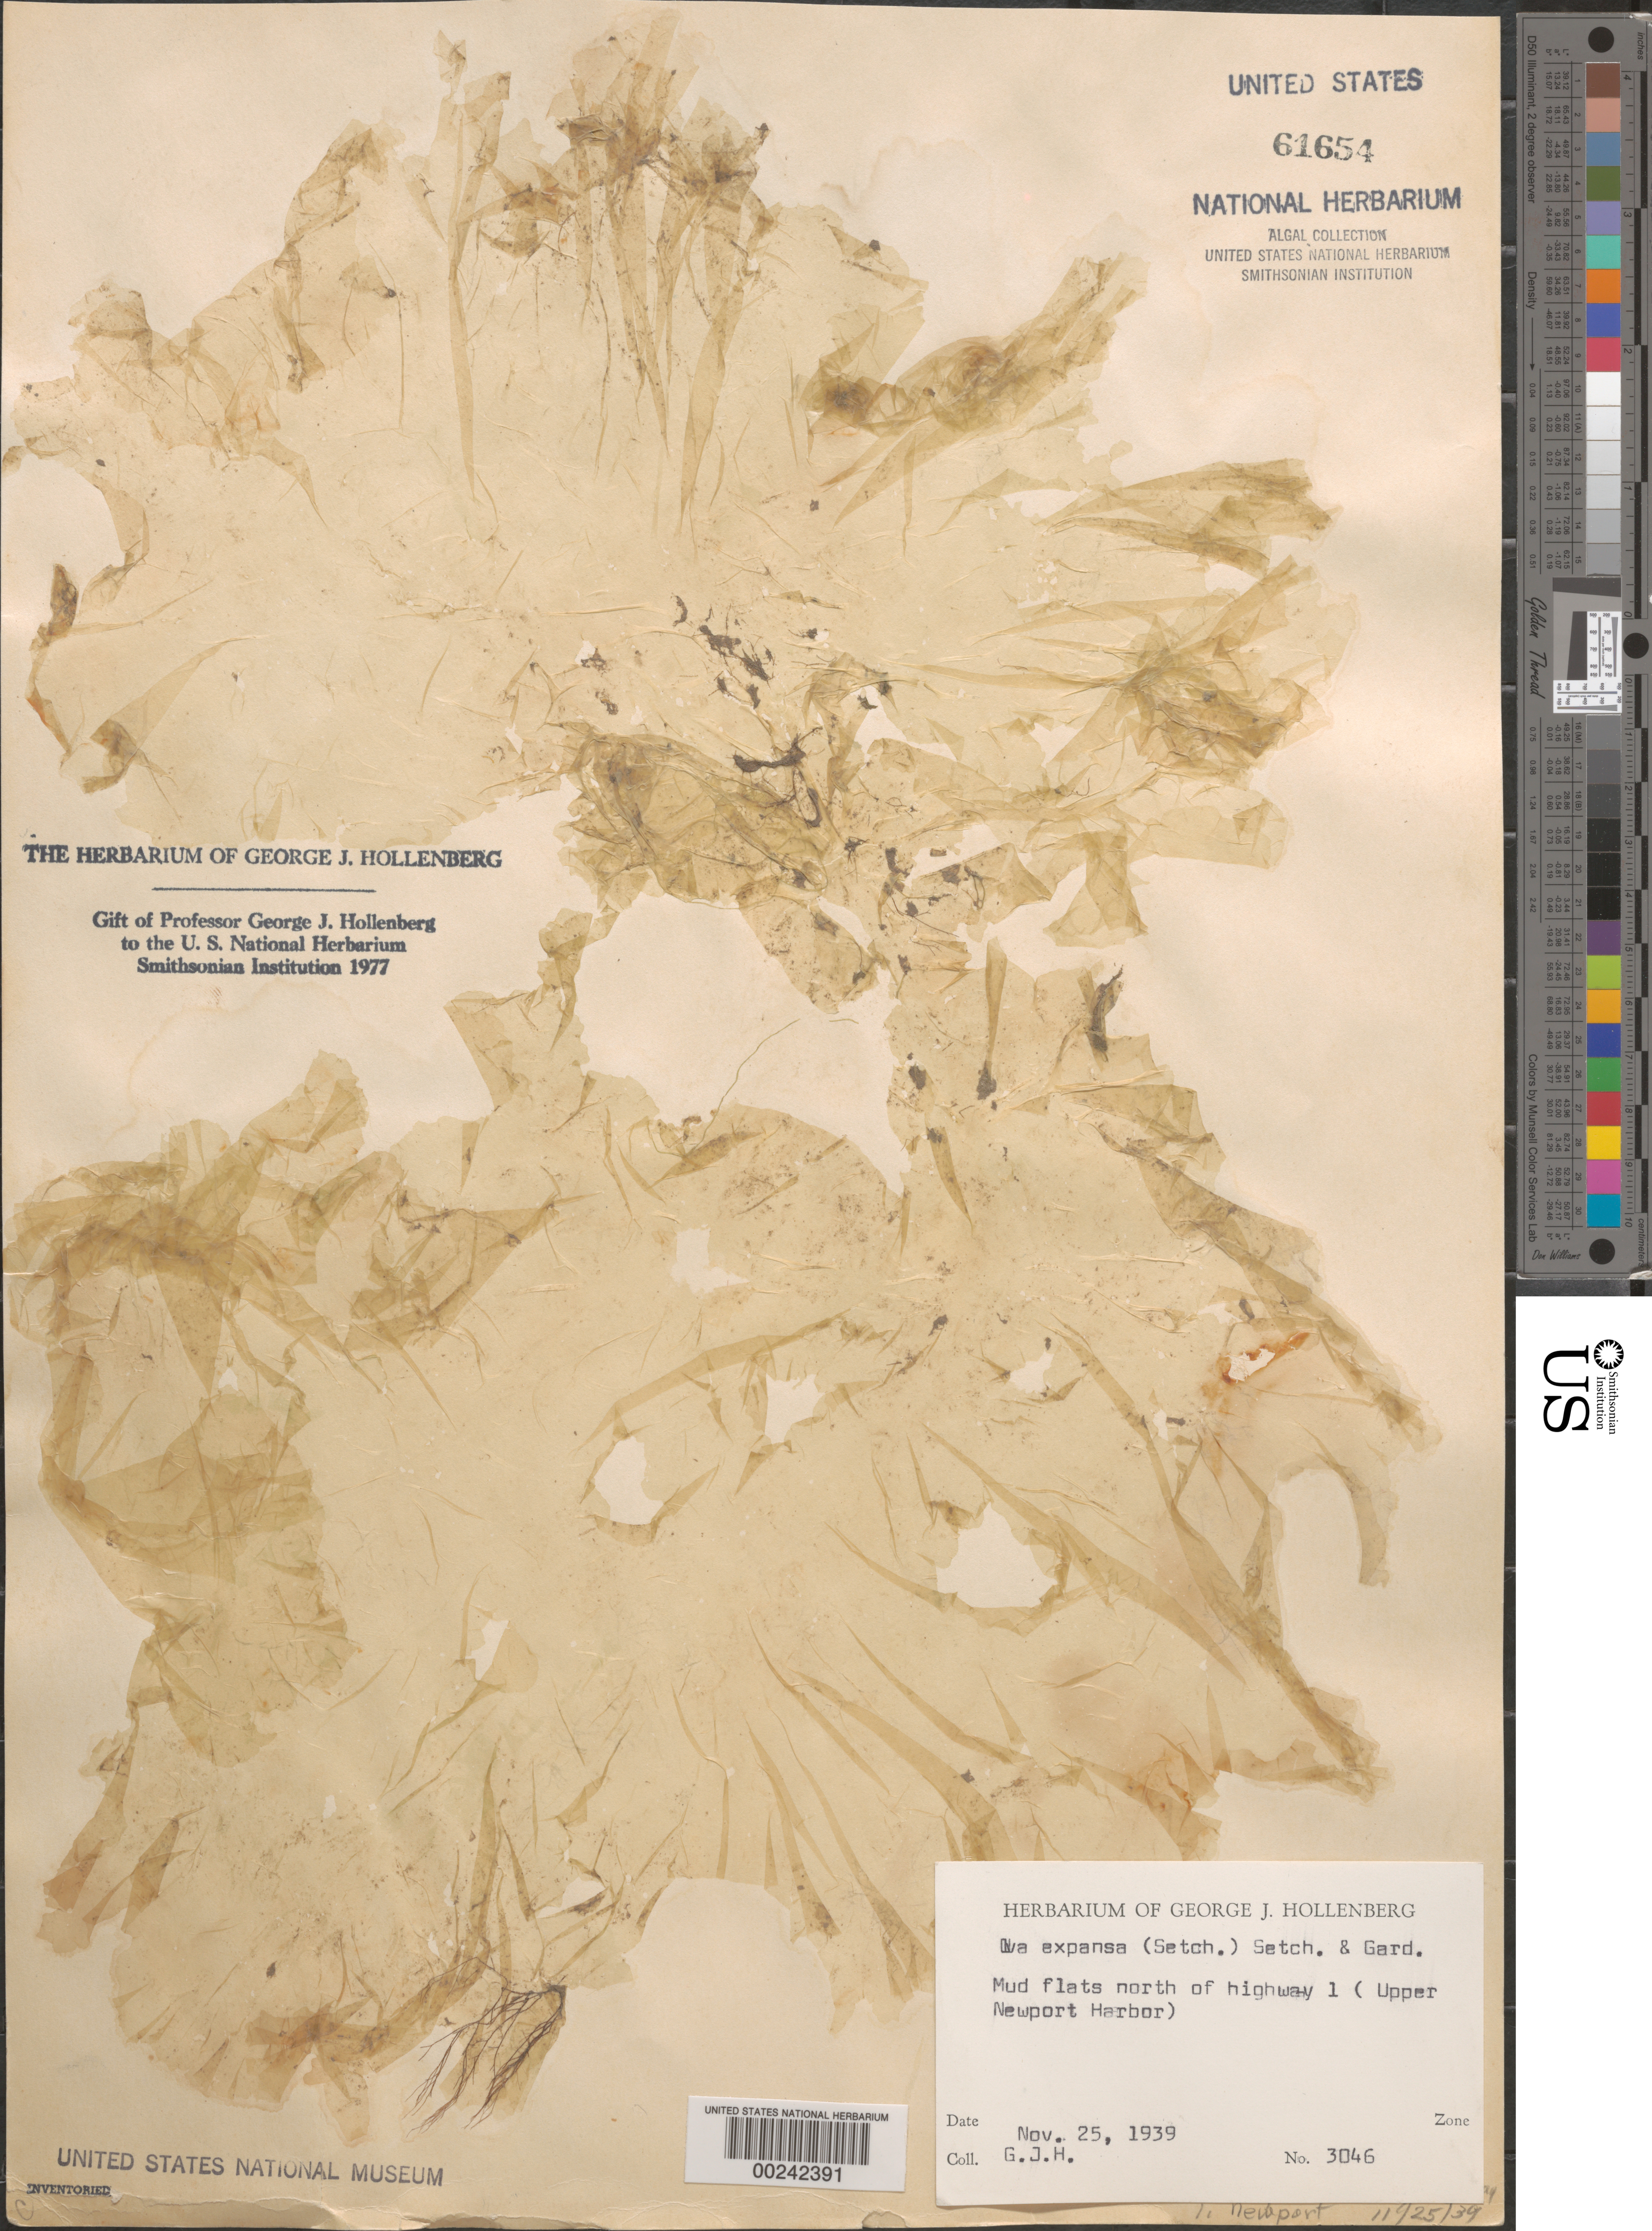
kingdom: Plantae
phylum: Chlorophyta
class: Ulvophyceae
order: Ulvales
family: Ulvaceae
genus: Ulva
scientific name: Ulva expansa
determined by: Hollenberg, George J.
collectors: G. Hollenberg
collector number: GJH 3046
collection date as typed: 25 Nov 1939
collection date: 1939-11-25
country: United States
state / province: California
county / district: Orange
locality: Upper Newport Harbor, north of Highway 1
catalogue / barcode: US 61654